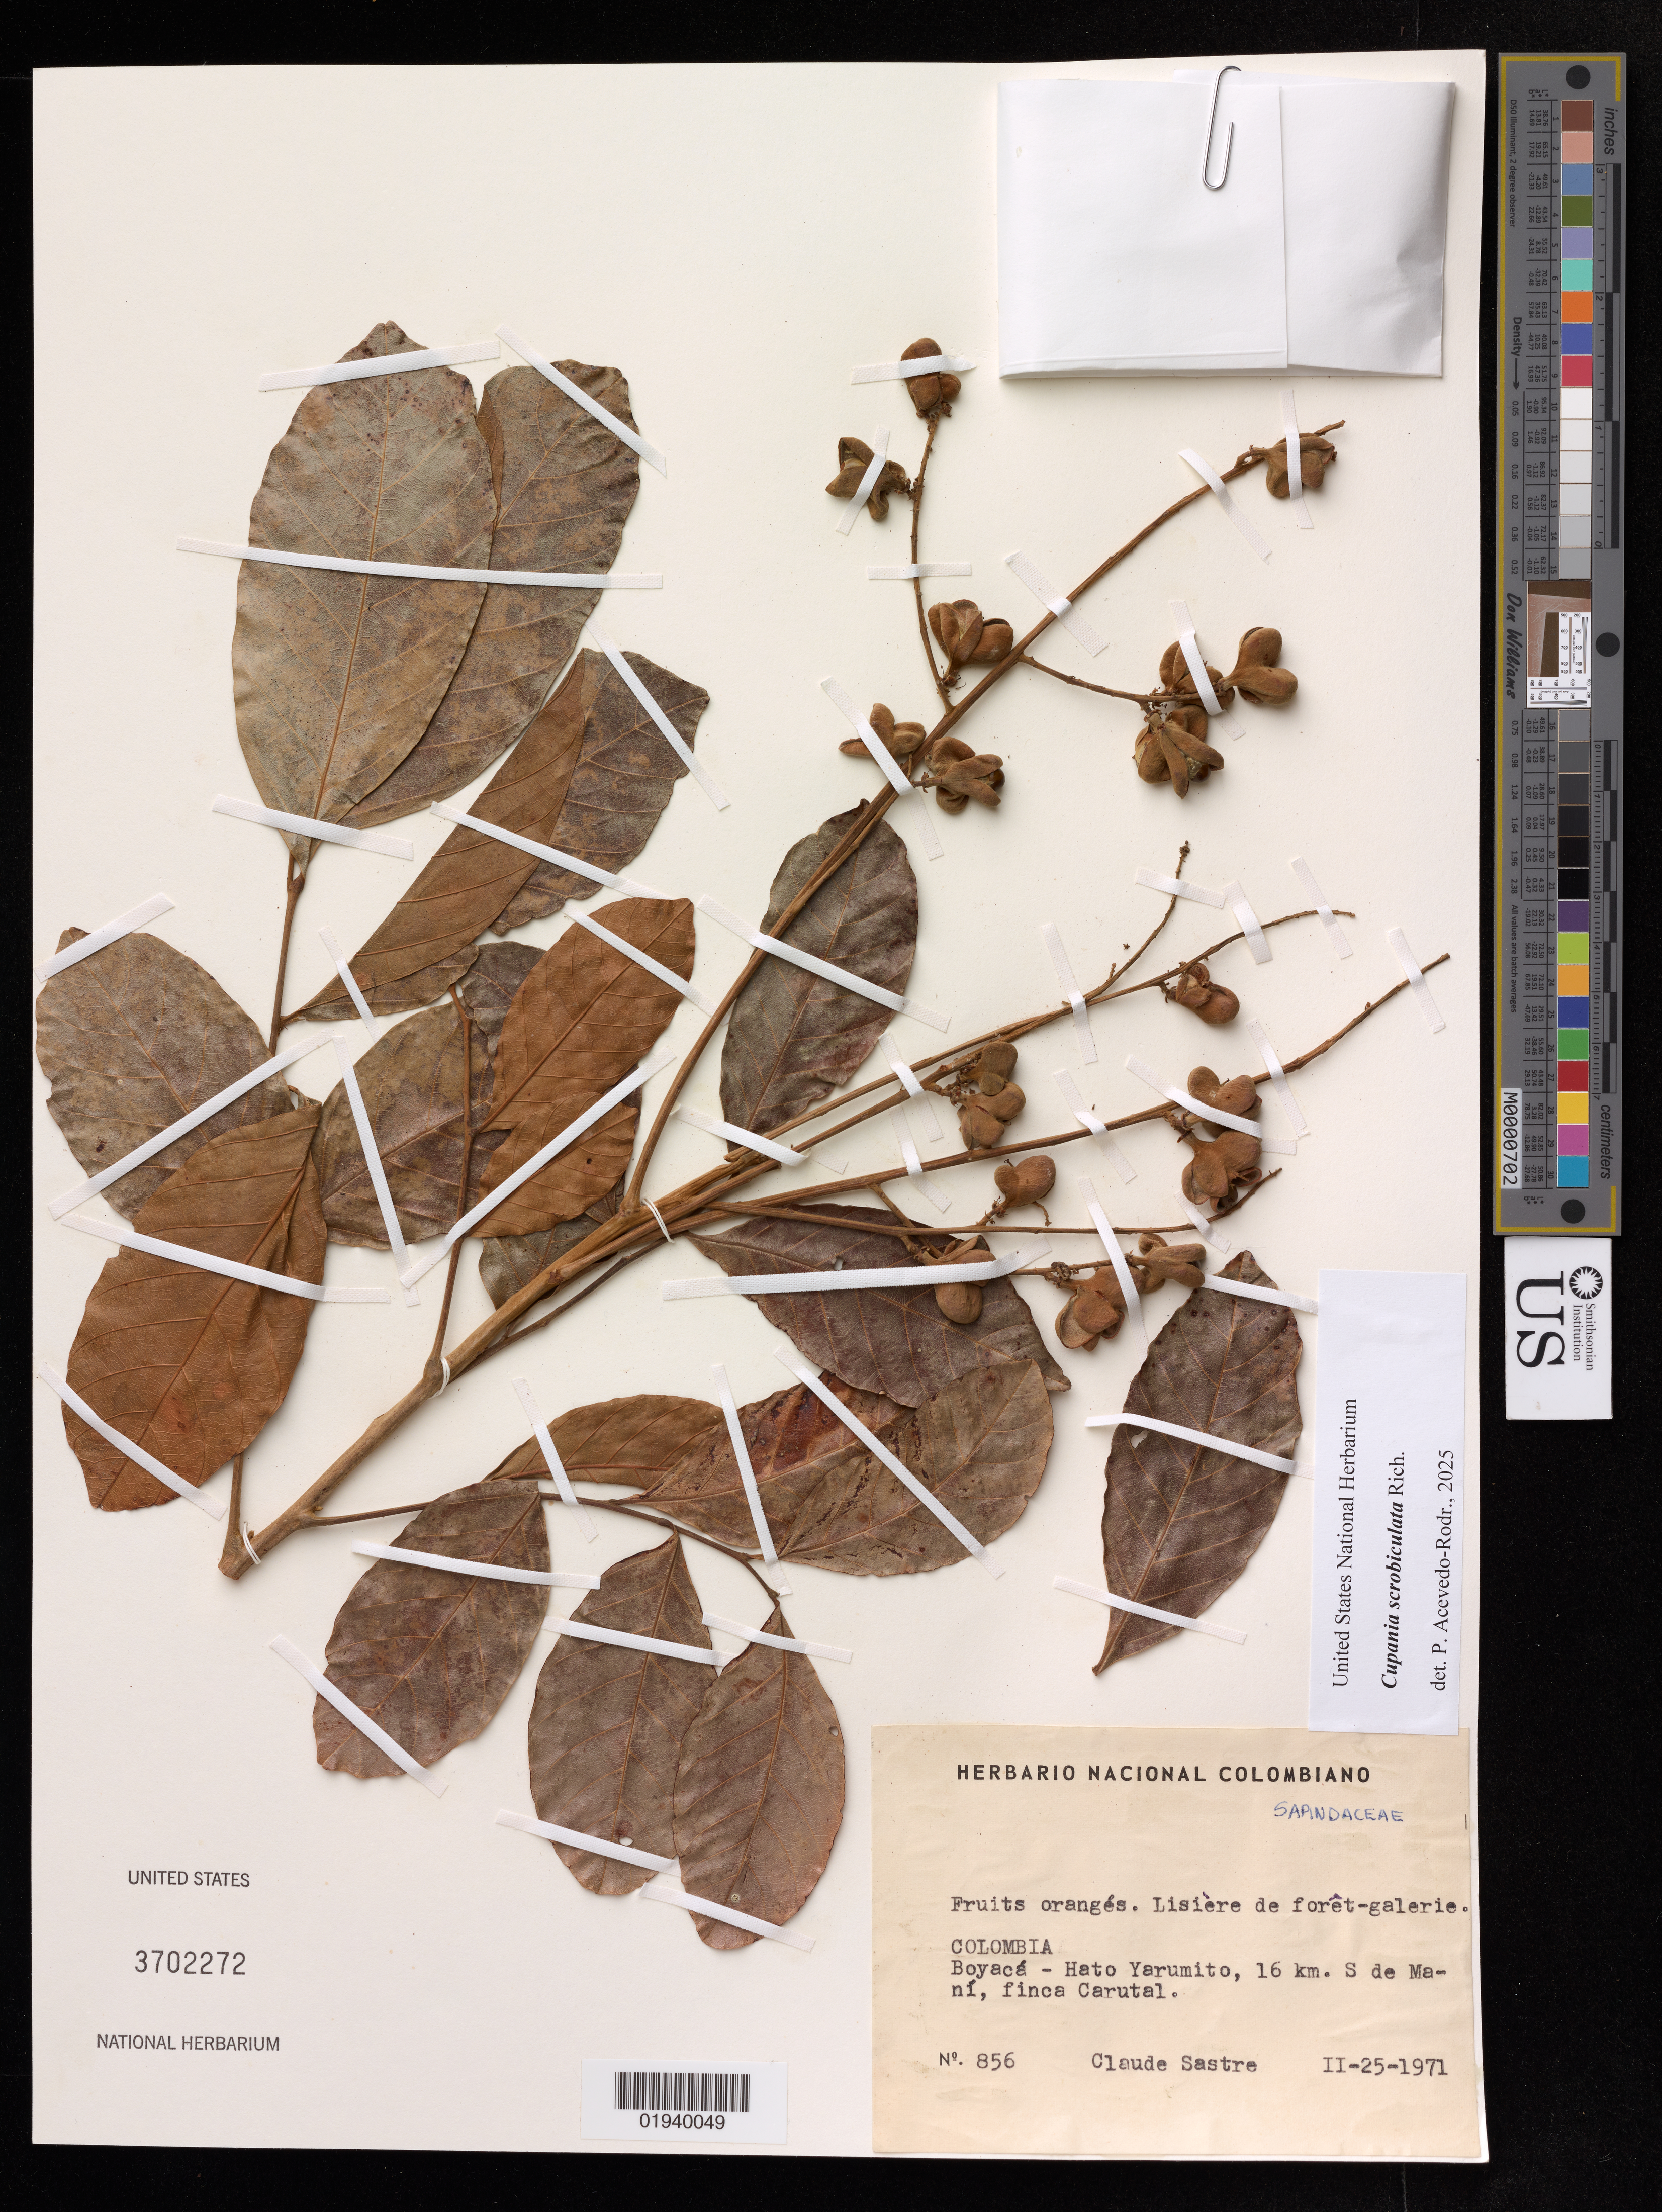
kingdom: Plantae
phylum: Tracheophyta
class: Magnoliopsida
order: Sapindales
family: Sapindaceae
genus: Cupania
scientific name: Cupania scrobiculata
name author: Rich.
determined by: Acevedo-Rodriguez, P., (US), Smithsonian Institution - National Museum of Natural History (UNITED STATES)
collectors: C. H. L. Sastre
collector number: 856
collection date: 1971-02-25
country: Colombia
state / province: Boyacá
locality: Hato Yarumito, 16 km S de Maní, finca Carutal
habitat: Lisière de forêt-galerie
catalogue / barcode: US 3702272